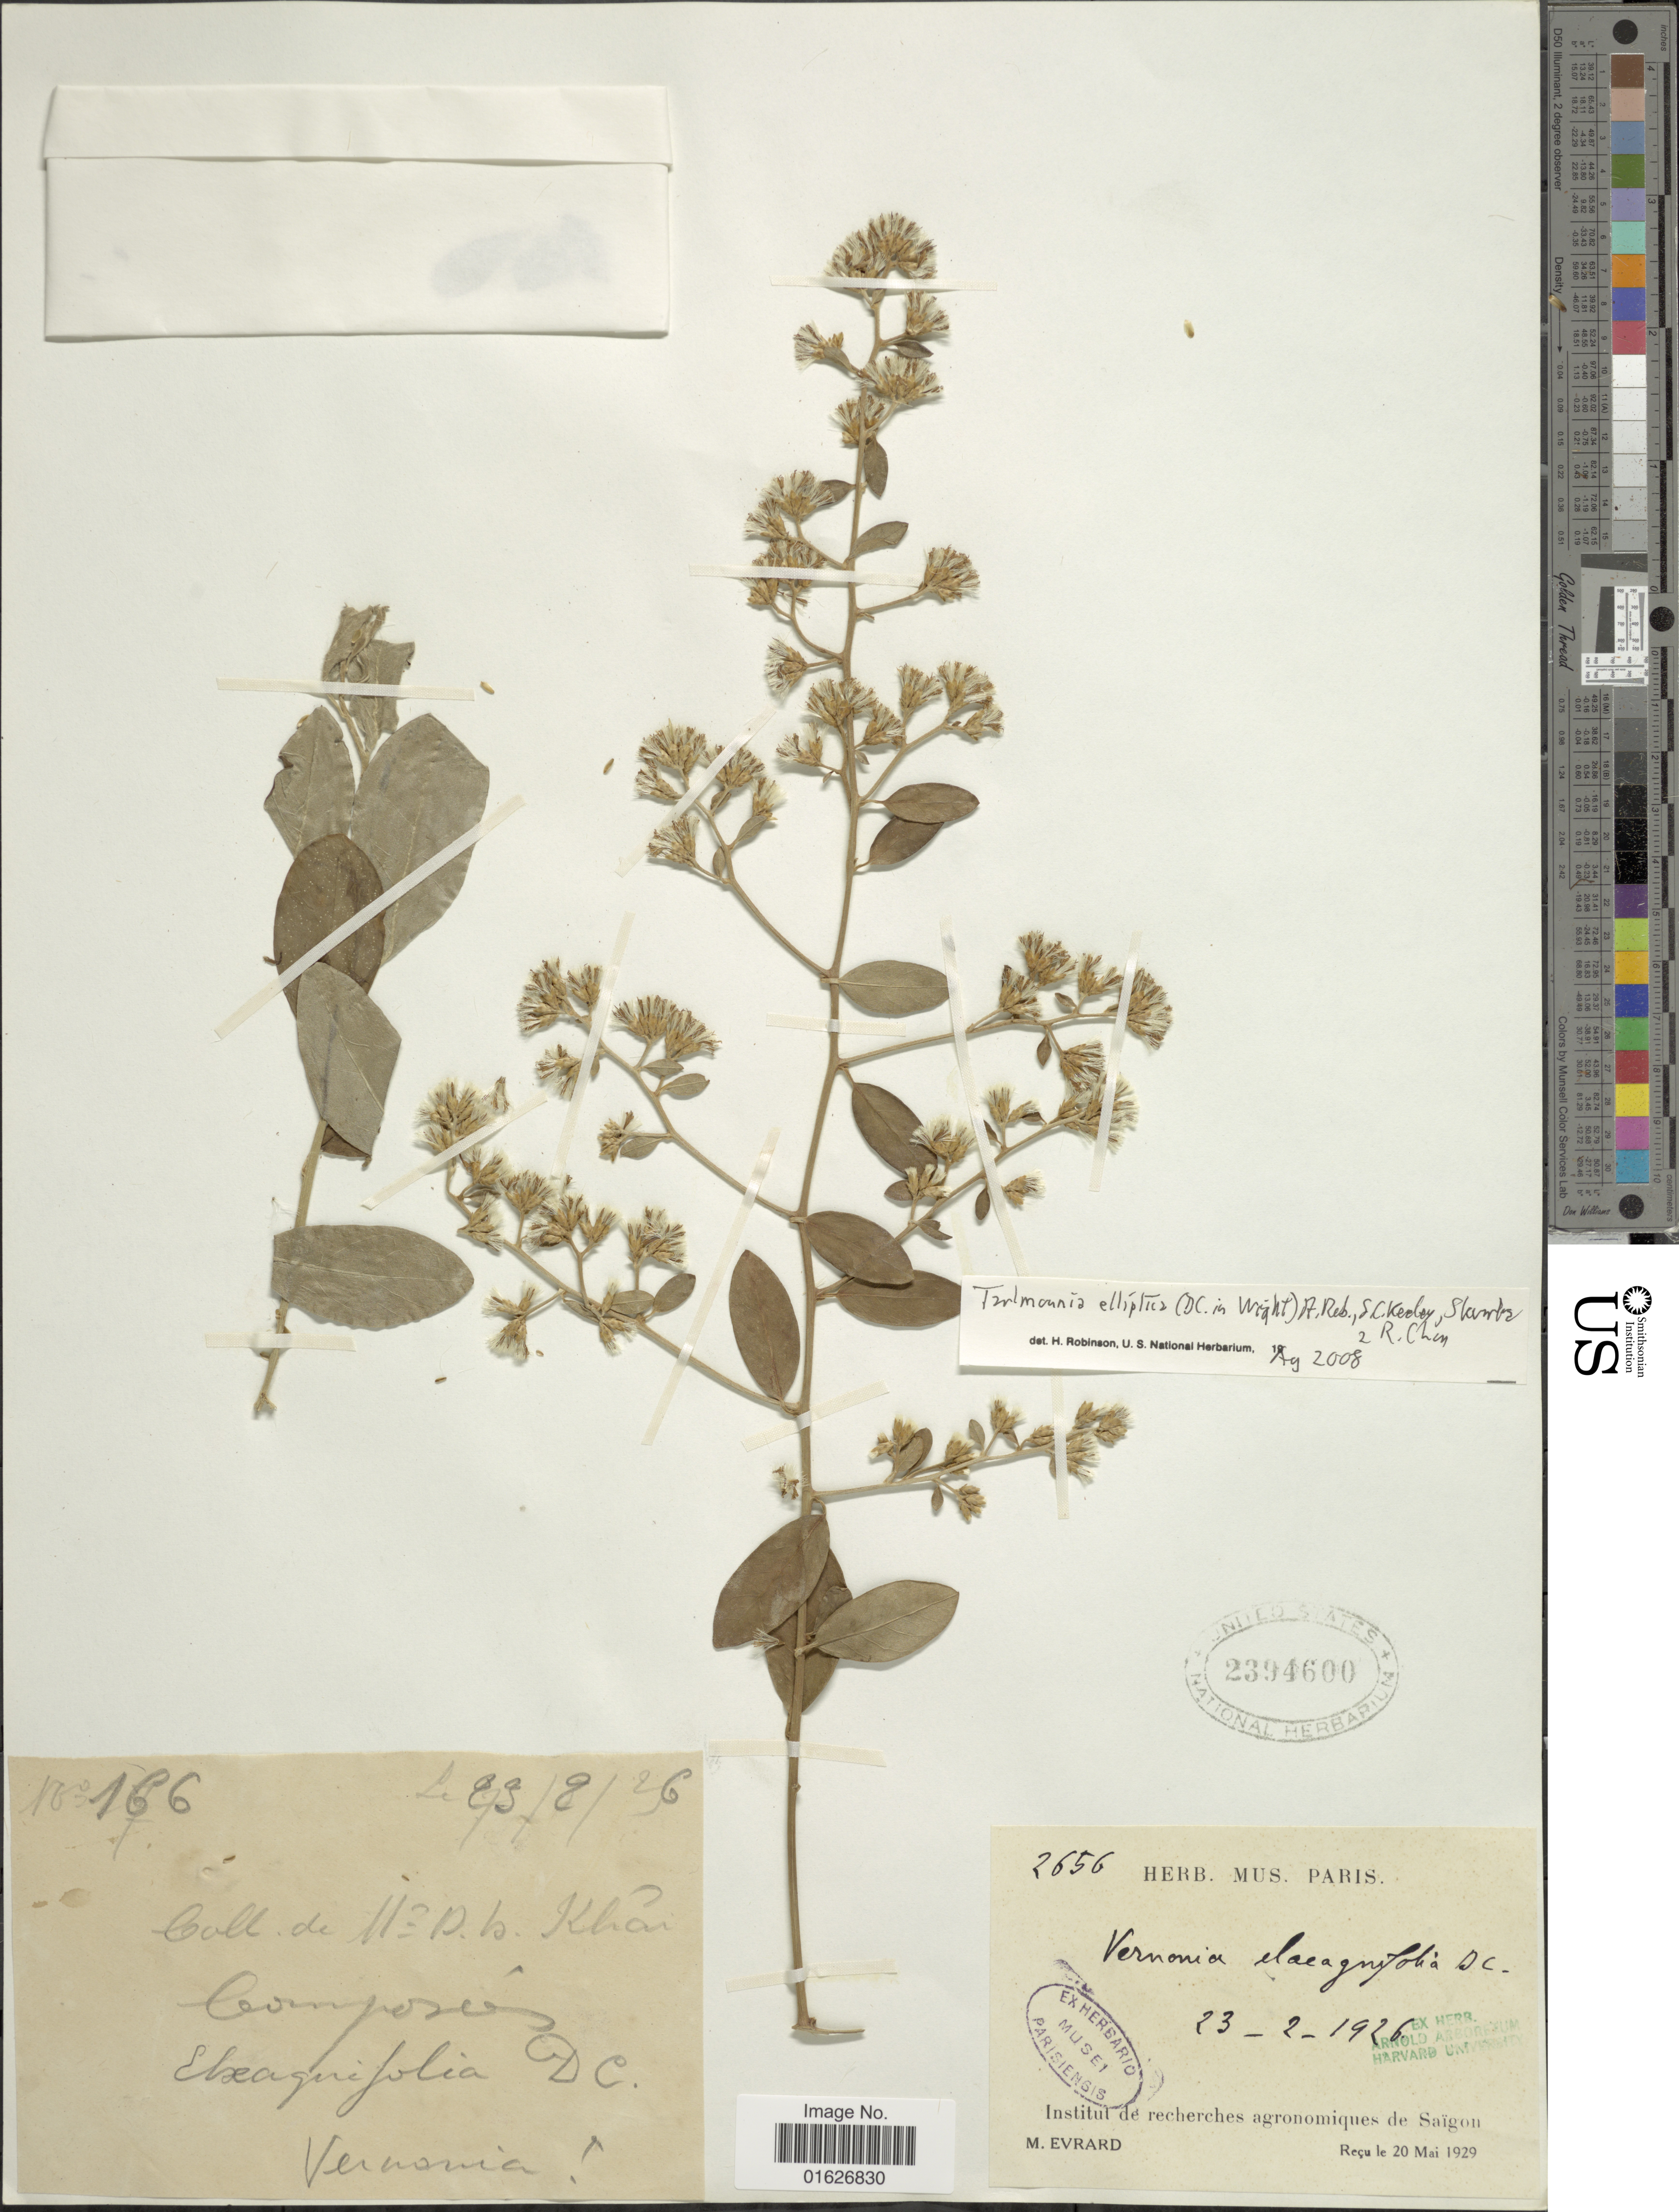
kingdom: Plantae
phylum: Tracheophyta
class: Magnoliopsida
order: Asterales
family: Asteraceae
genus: Tarlmounia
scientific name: Tarlmounia elliptica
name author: (DC.) H. Rob. et al.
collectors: D. Khan & M. Evrard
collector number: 166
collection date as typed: Transcribed d/m/y: 23/2/26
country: Vietnam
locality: Institut de recherches agronomiques de Saïgon. [interpreted]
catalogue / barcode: US 2394600